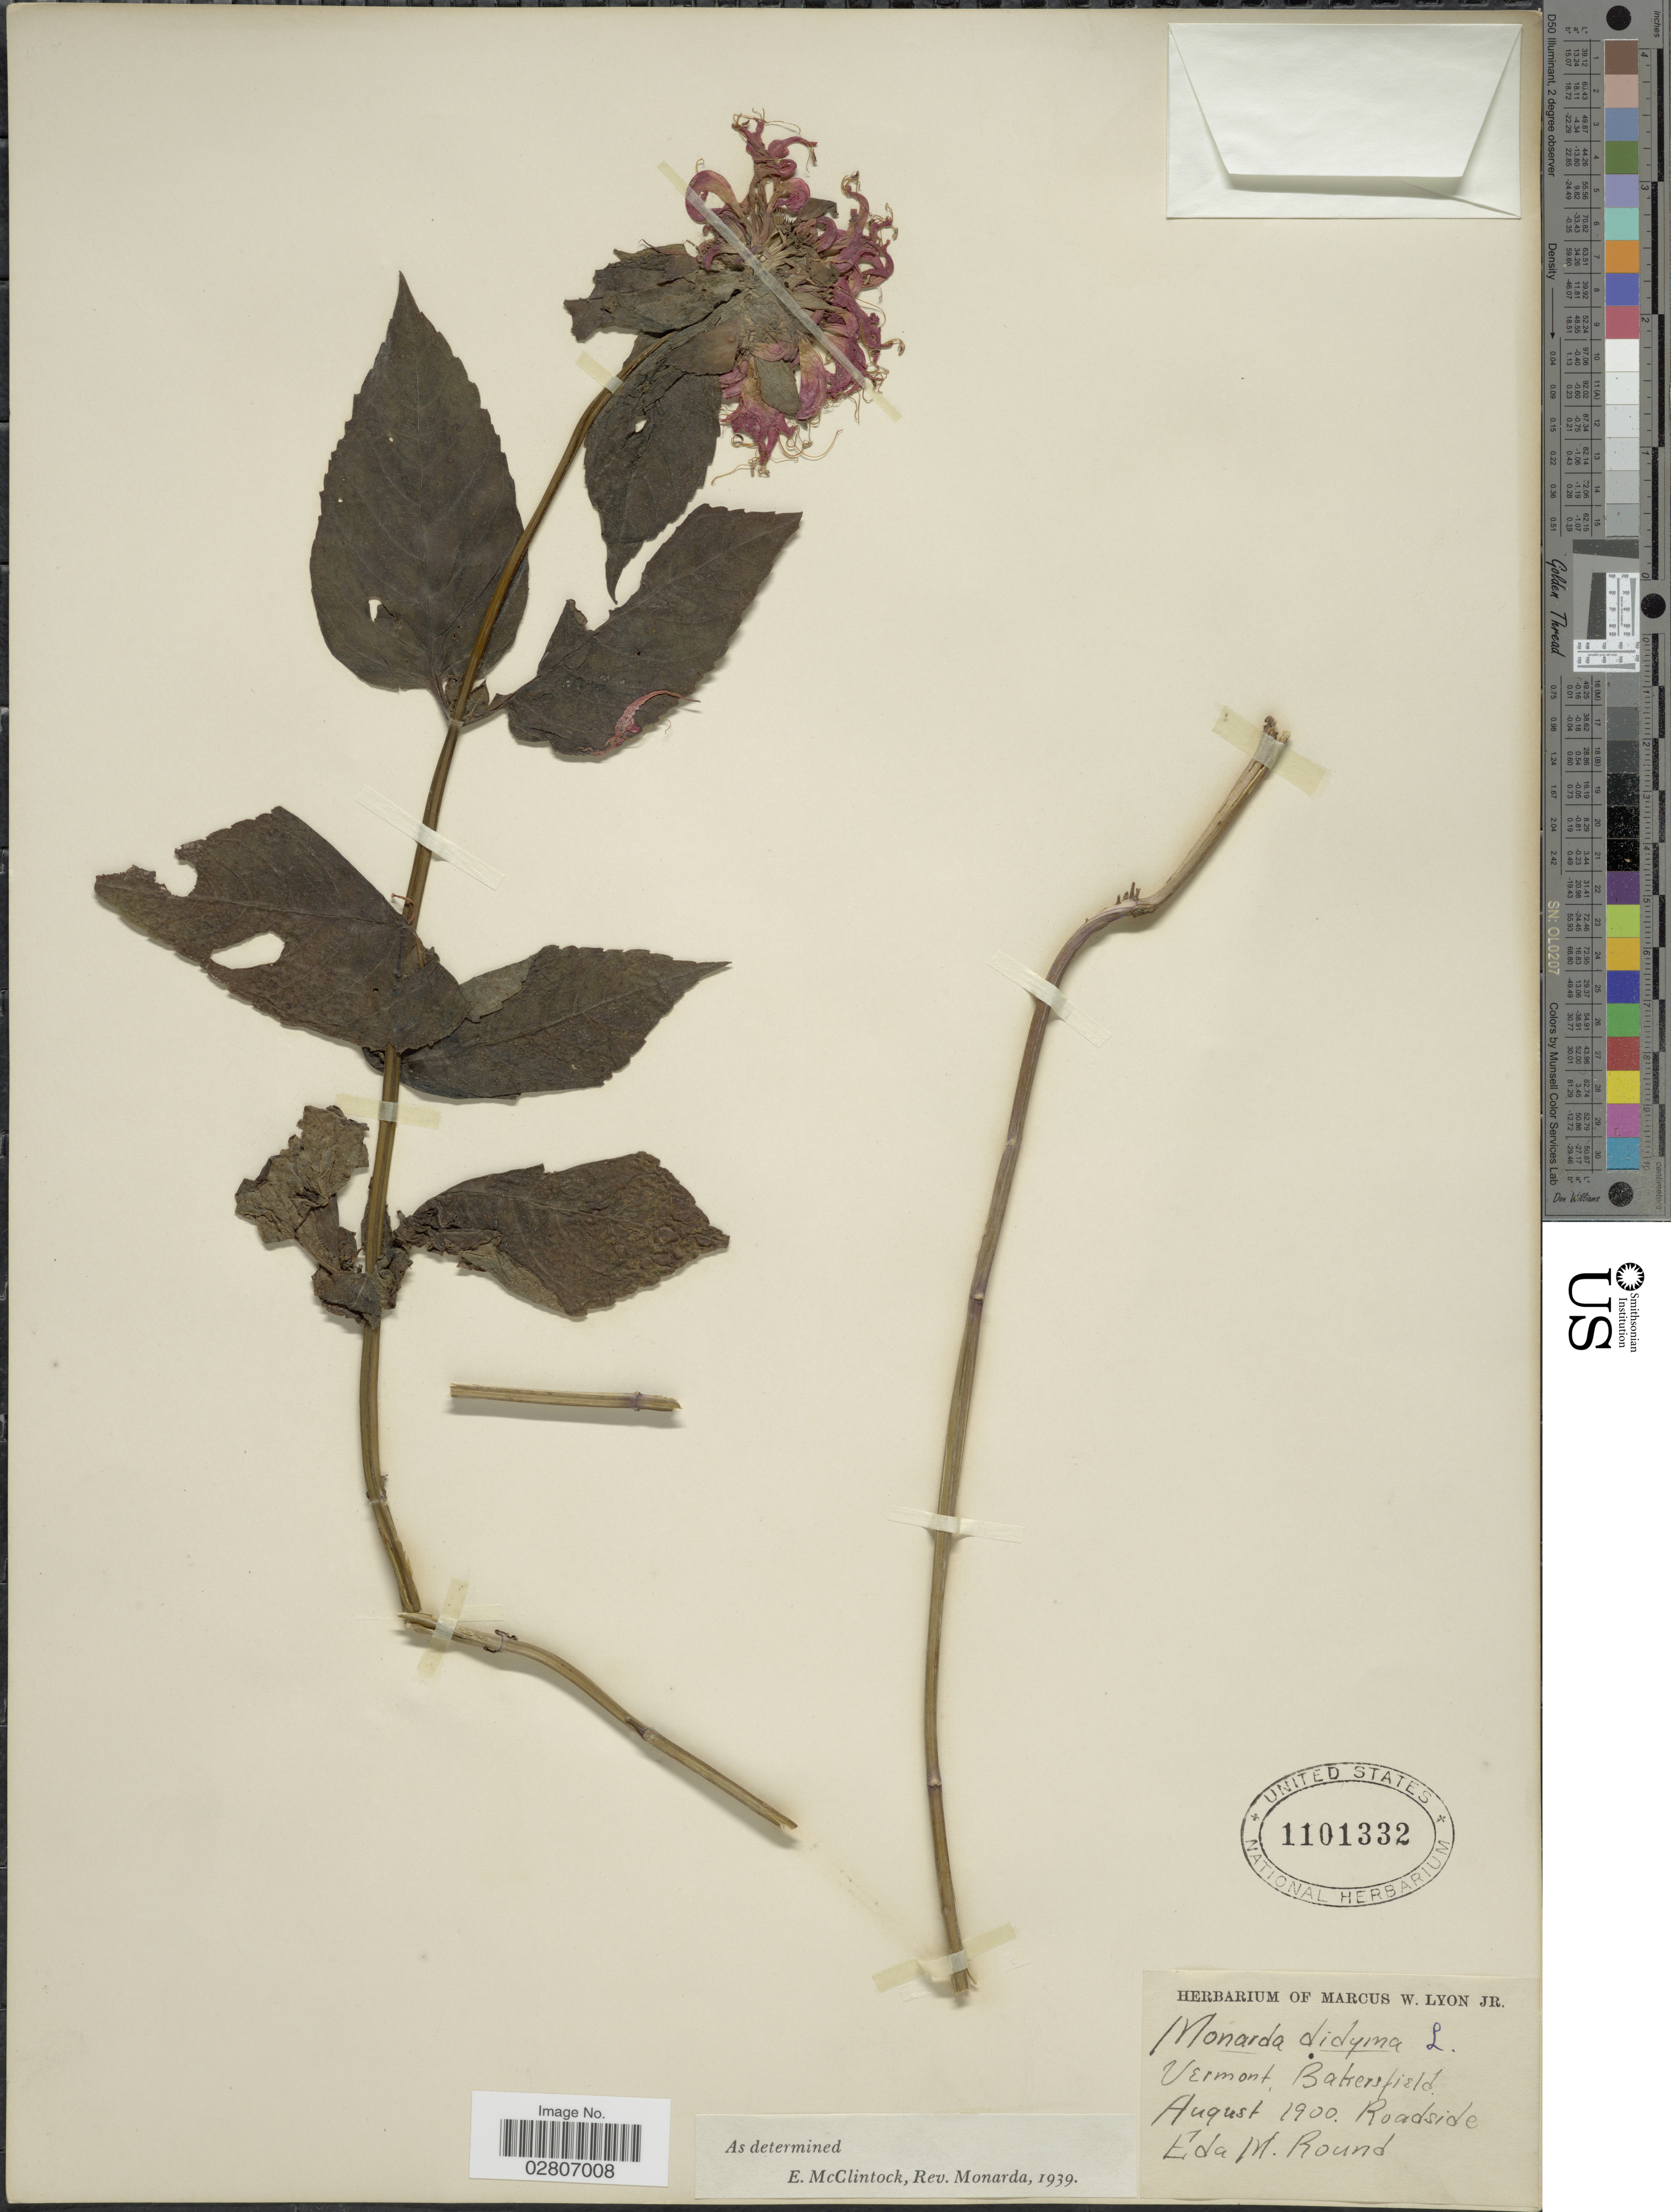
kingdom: Plantae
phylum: Tracheophyta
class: Magnoliopsida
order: Lamiales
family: Lamiaceae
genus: Monarda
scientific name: Monarda didyma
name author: L.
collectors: E. Round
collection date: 1900-08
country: United States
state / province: Vermont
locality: Bakersfield. Roadside.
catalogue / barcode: US 1101332